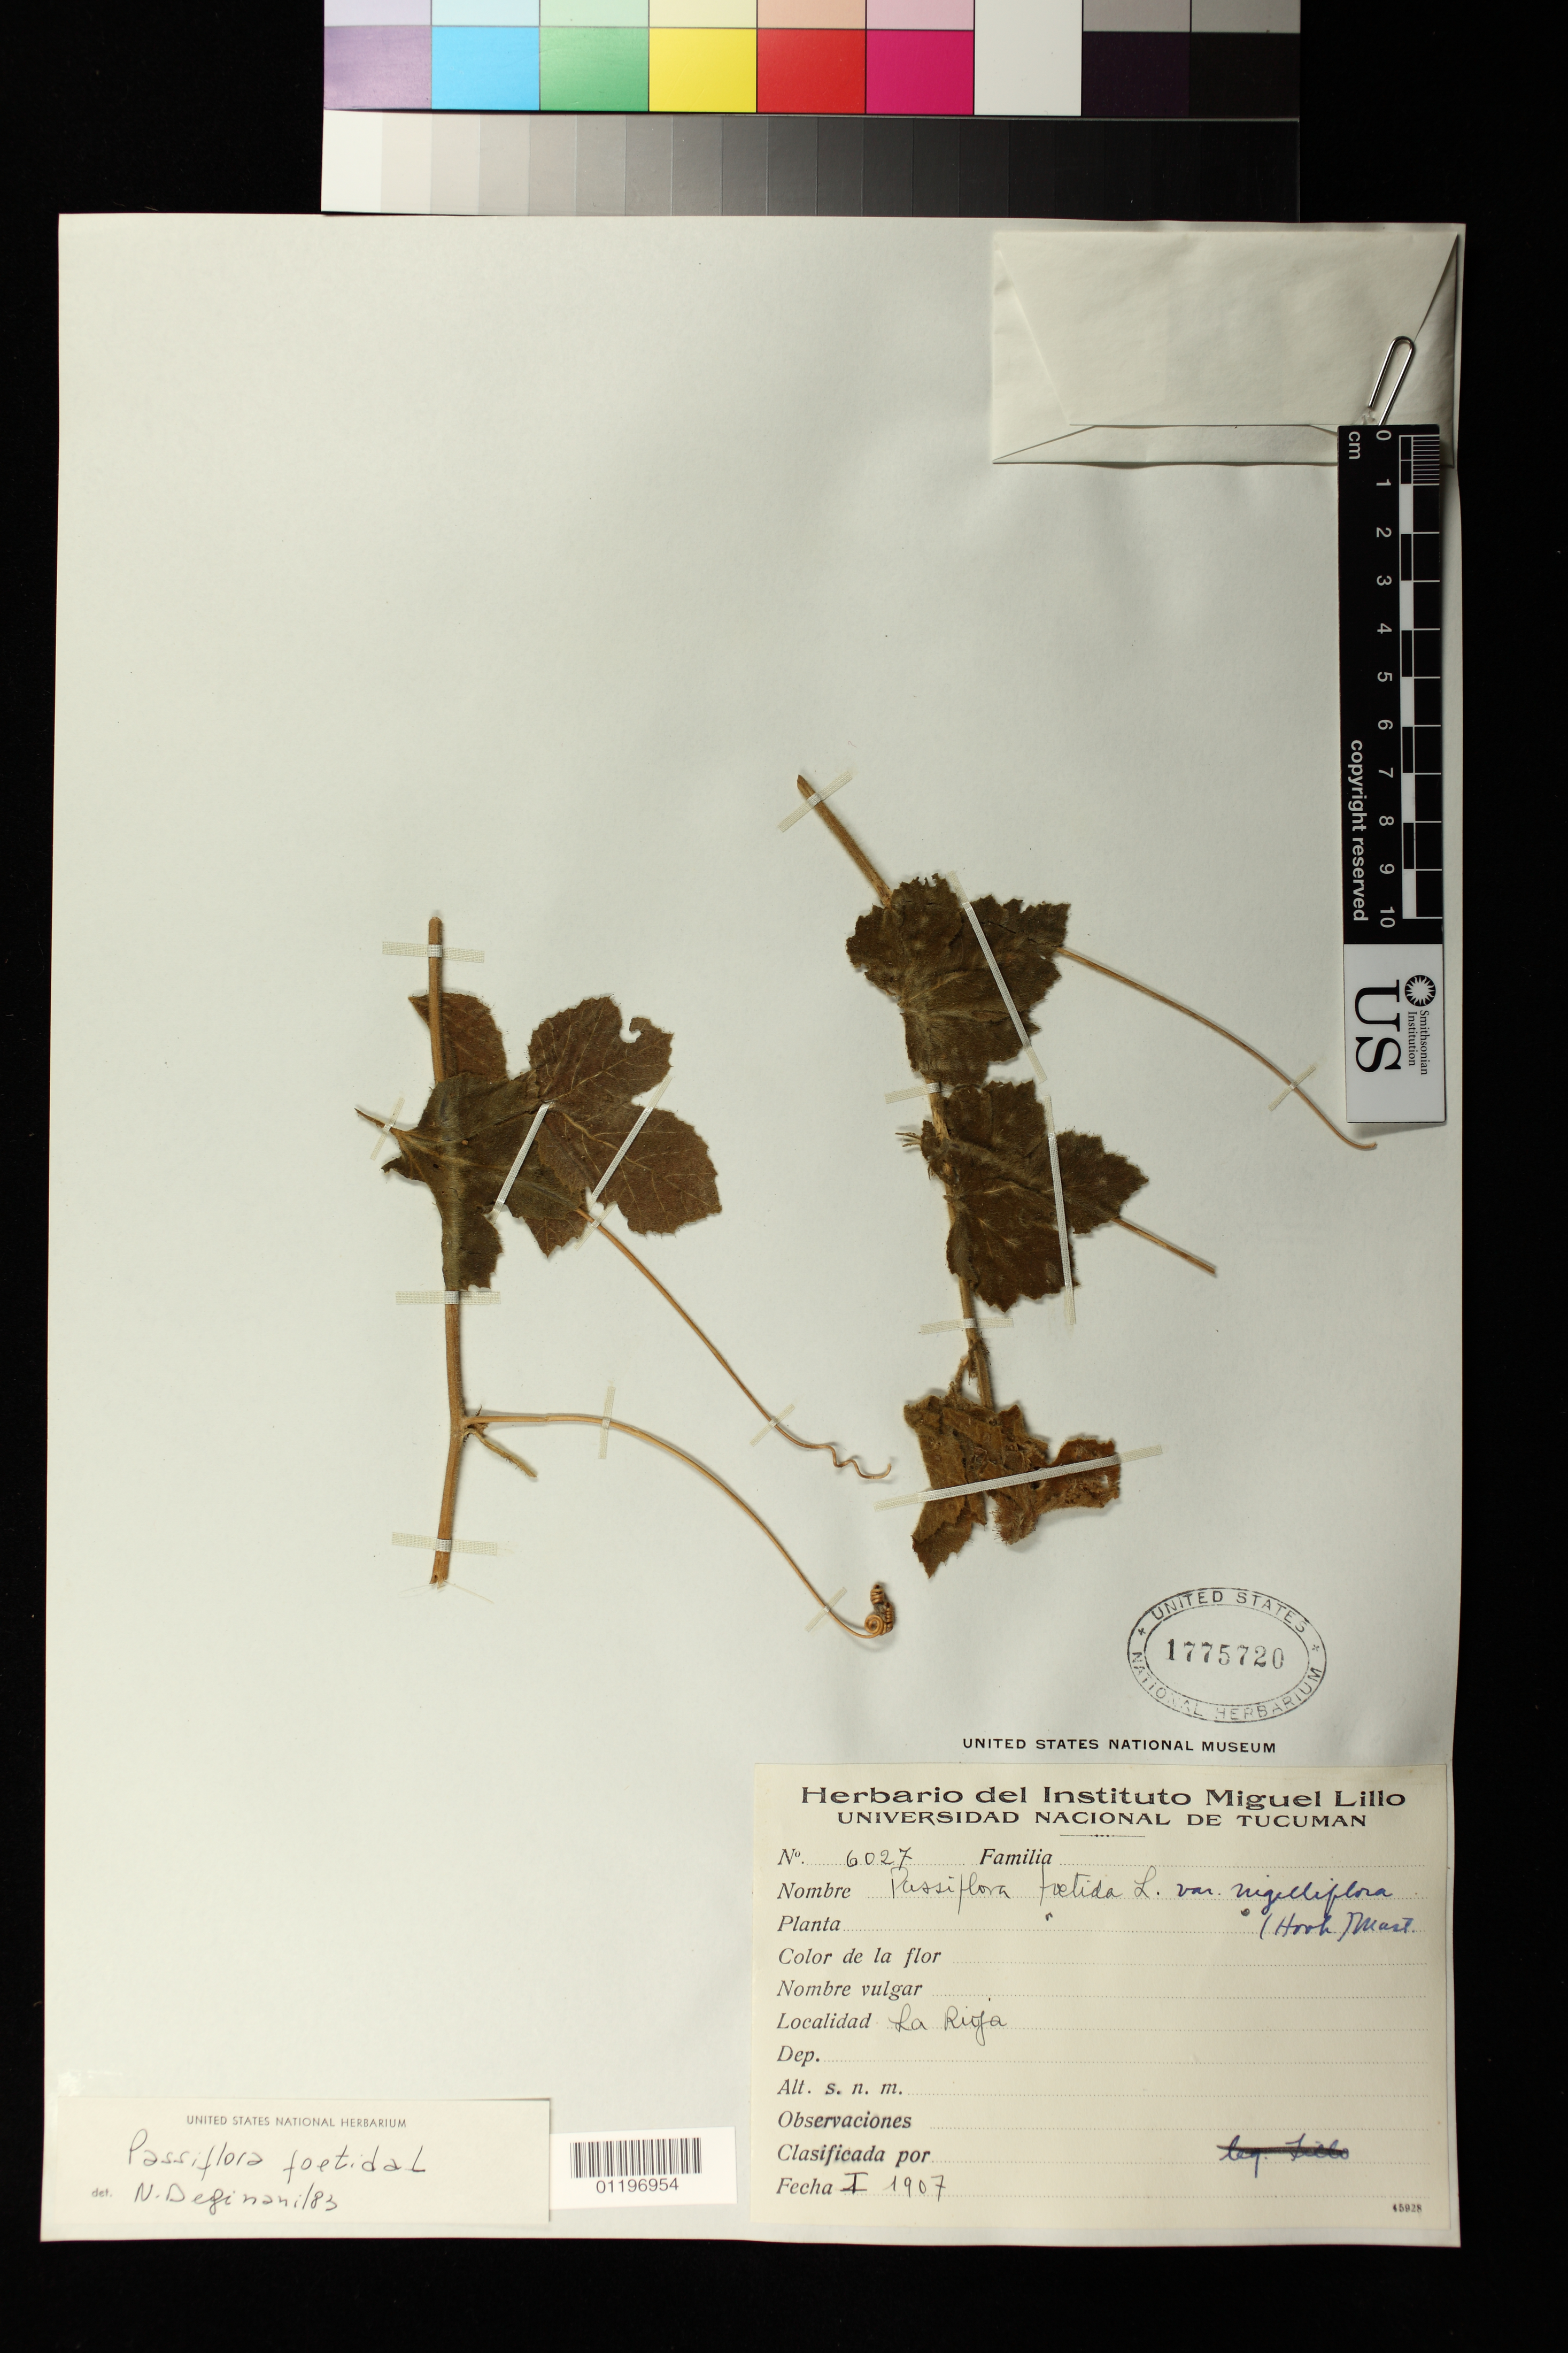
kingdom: Plantae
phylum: Tracheophyta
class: Magnoliopsida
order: Malpighiales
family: Passifloraceae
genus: Passiflora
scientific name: Passiflora foetida var. nigelliflora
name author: (Hook.) Mast.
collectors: ex herb. Miguel Lillo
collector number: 6027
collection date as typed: Jan 1907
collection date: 1907-01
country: Argentina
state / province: La Rioja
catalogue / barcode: US 1775720